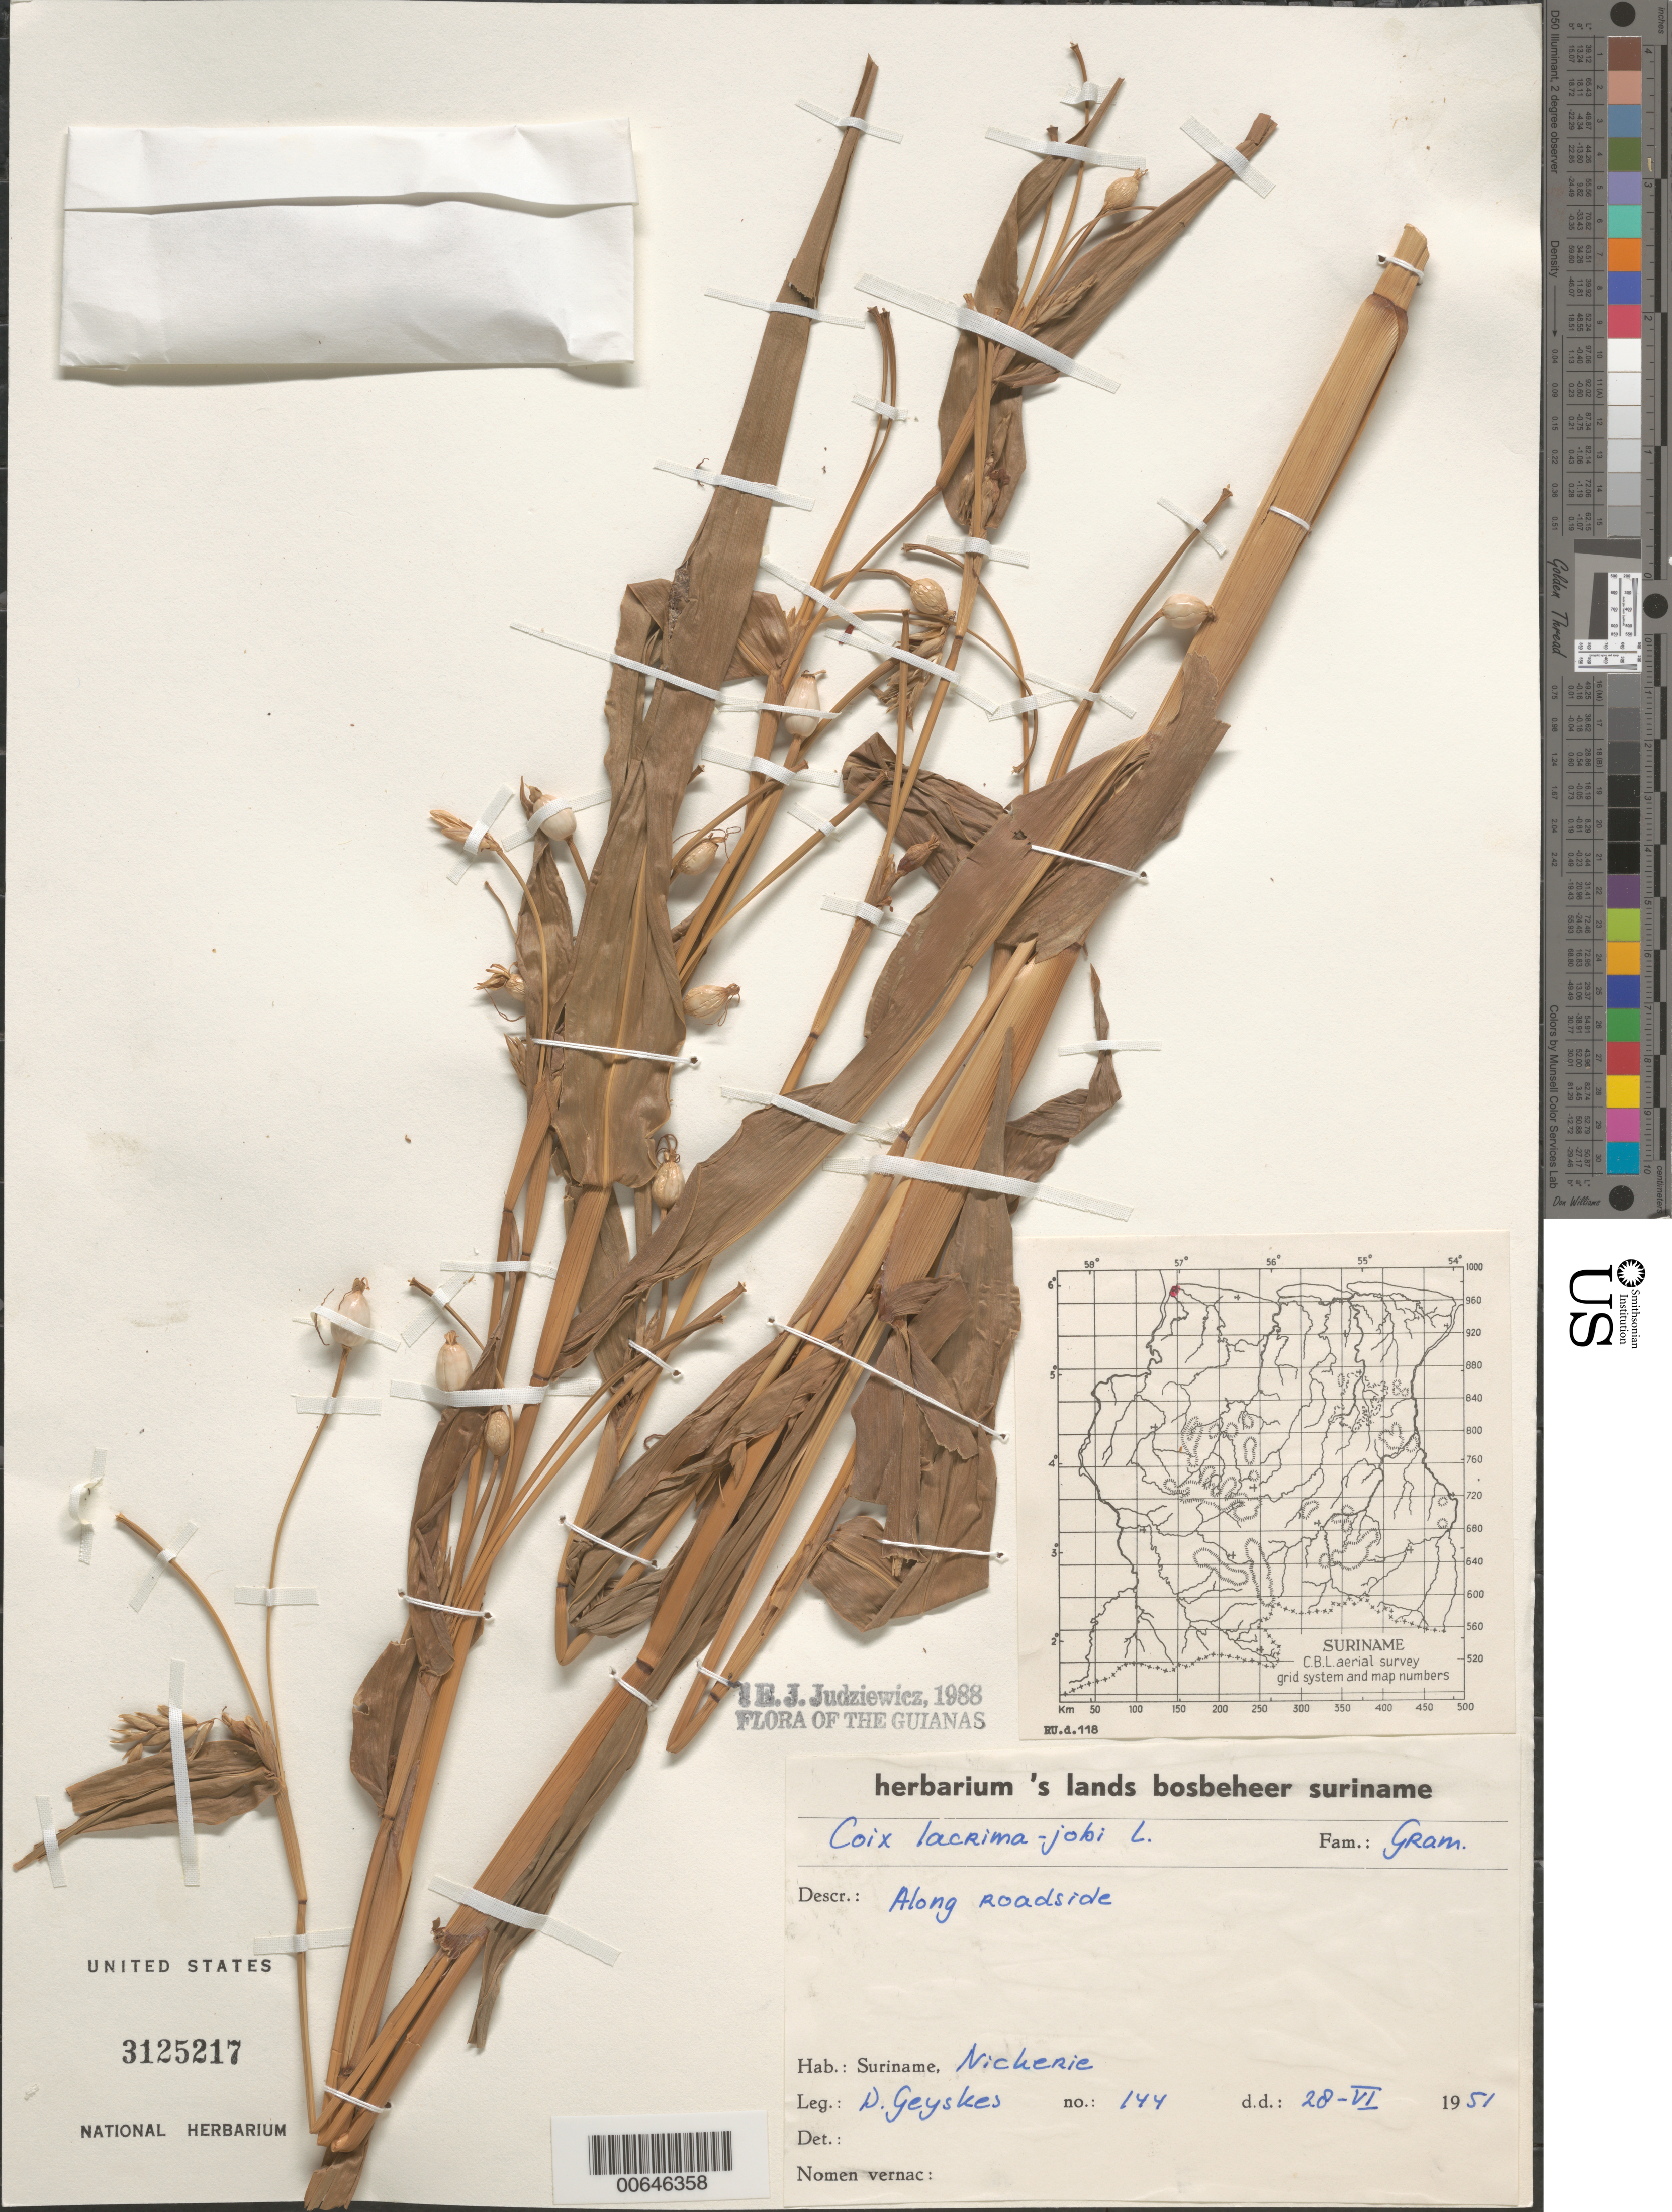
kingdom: Plantae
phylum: Tracheophyta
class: Liliopsida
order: Poales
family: Poaceae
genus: Coix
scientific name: Coix lacryma-jobi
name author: L.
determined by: Judziewicz, E. J.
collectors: D. Geijskes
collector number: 144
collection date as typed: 28-Jun-51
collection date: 1951-06-28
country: Suriname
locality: Nickerie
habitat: Along roadside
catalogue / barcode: US 3125217